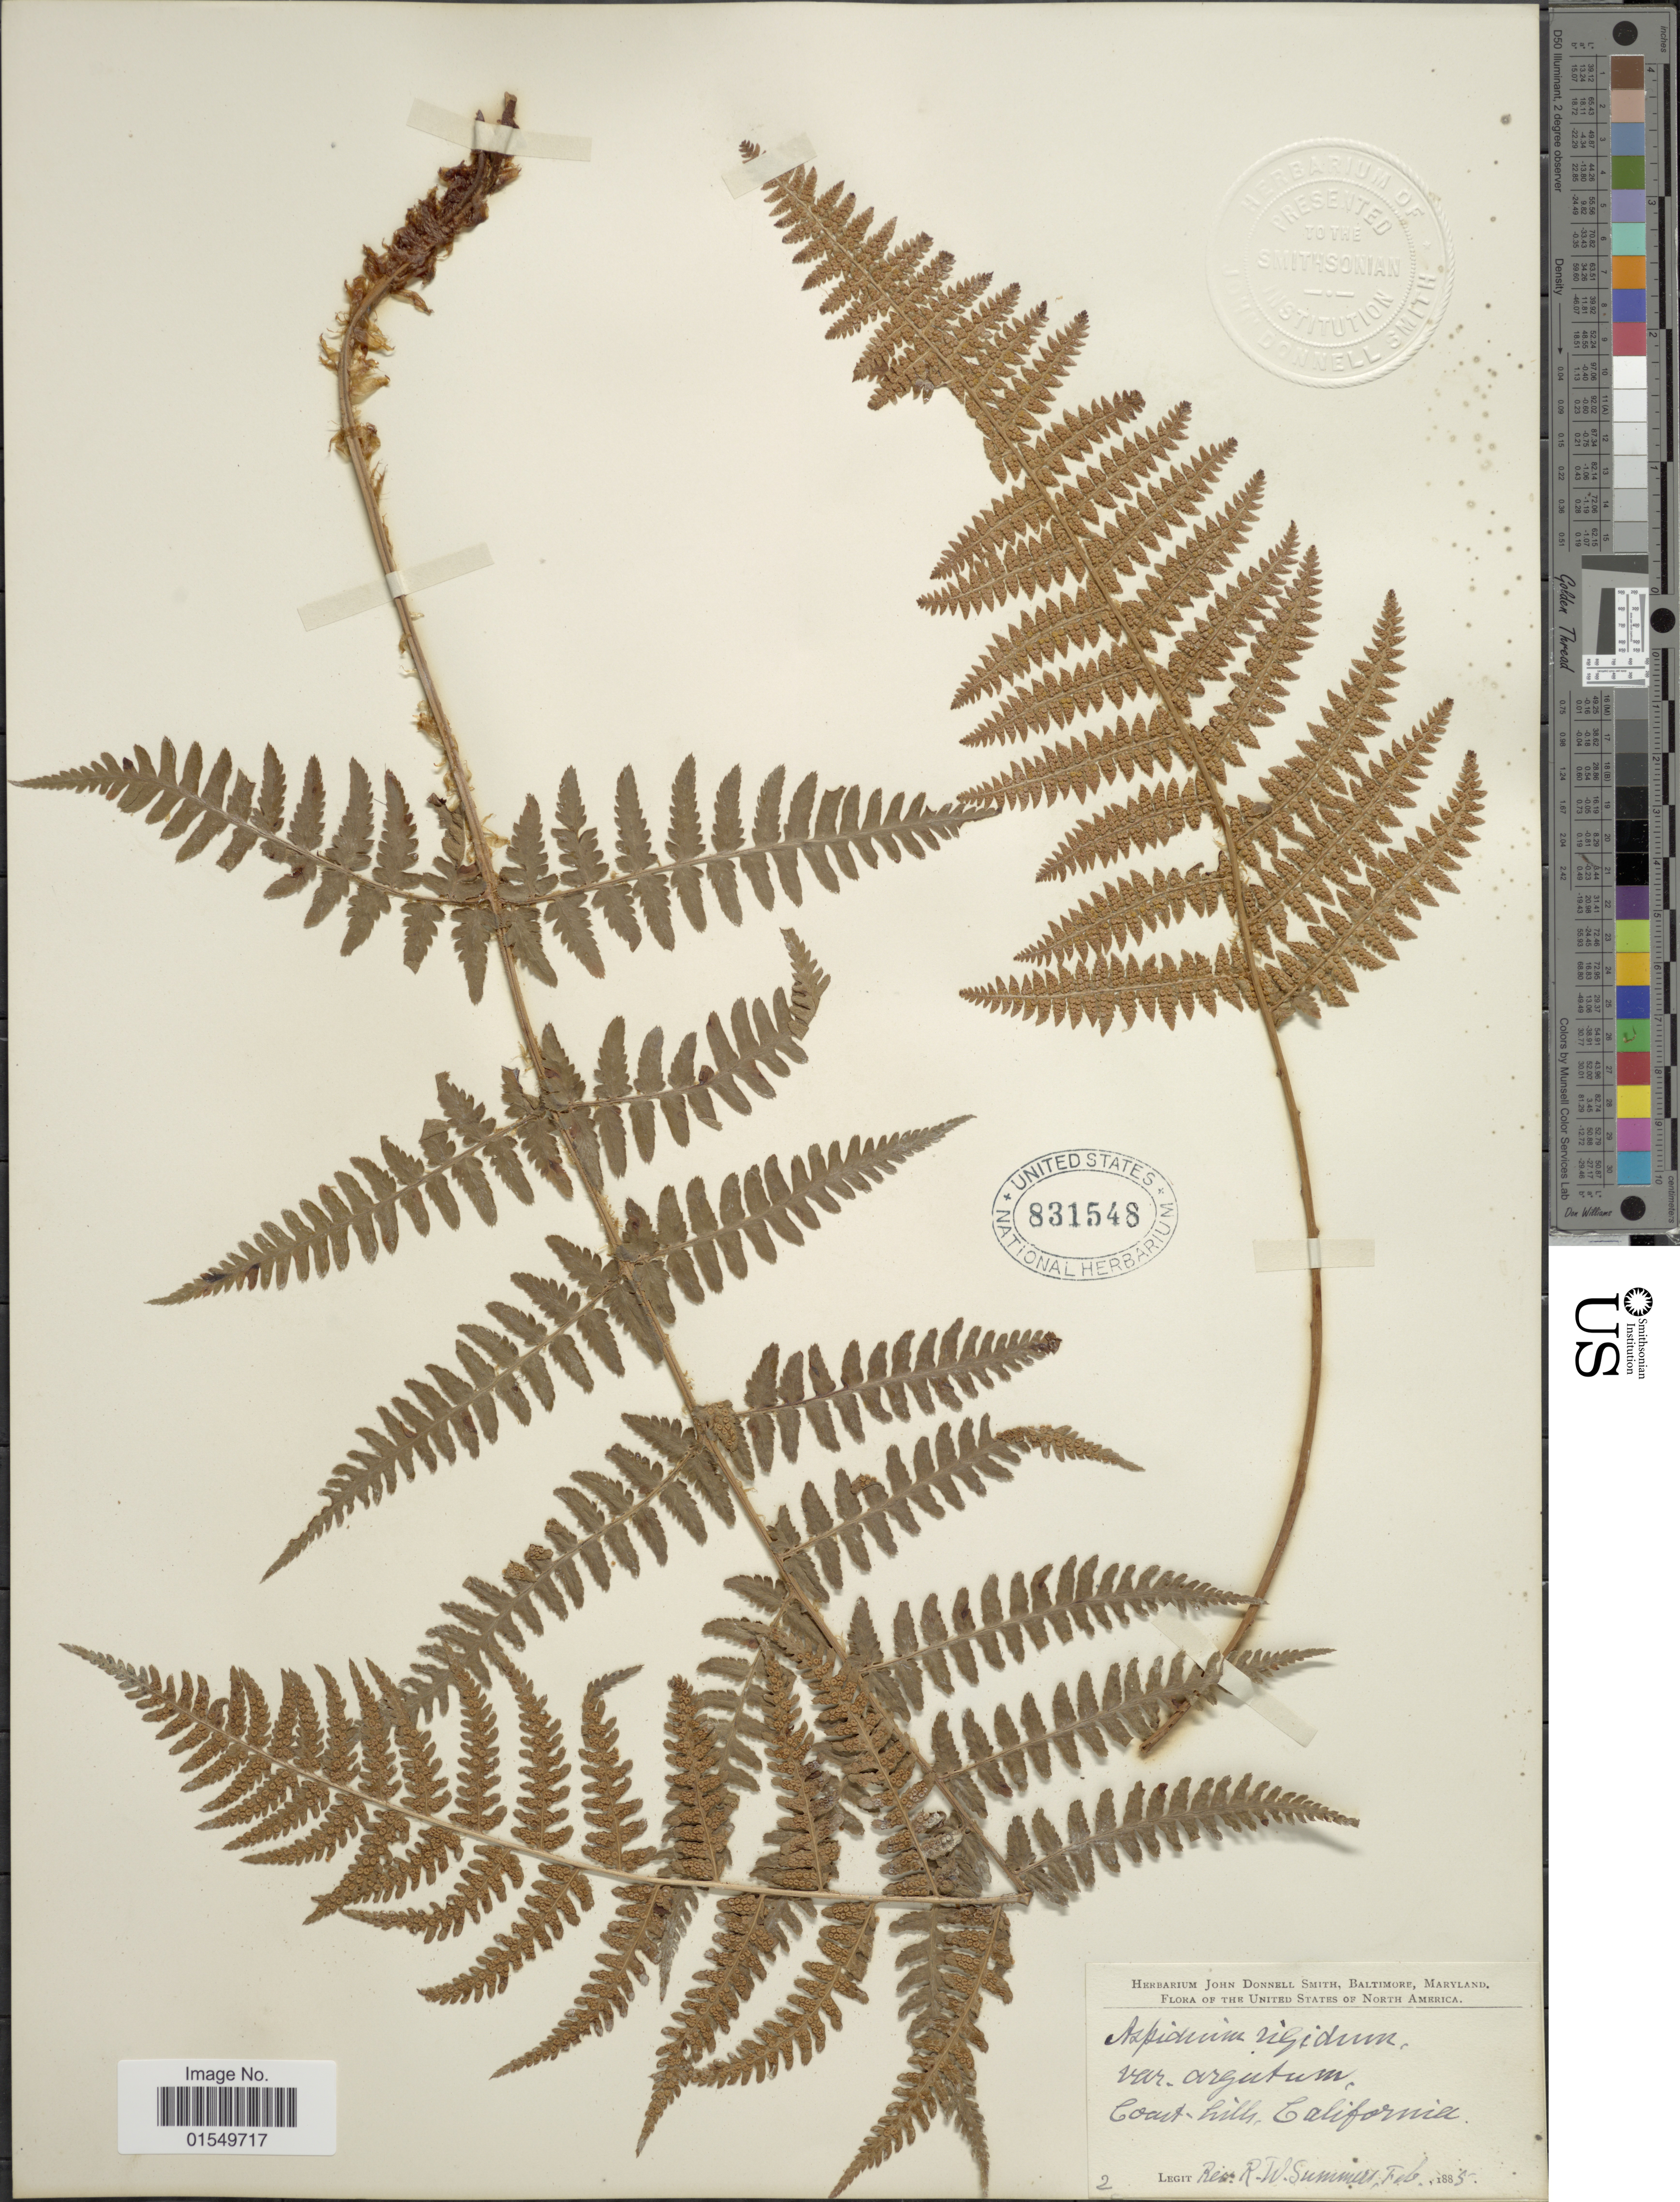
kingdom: Plantae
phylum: Tracheophyta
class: Polypodiopsida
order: Polypodiales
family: Dryopteridaceae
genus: Dryopteris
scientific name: Dryopteris arguta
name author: (Kaulf.) Maxon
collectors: R. Summers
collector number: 2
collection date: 1885-02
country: United States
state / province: California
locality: Coast Hills, California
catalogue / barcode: US 831548